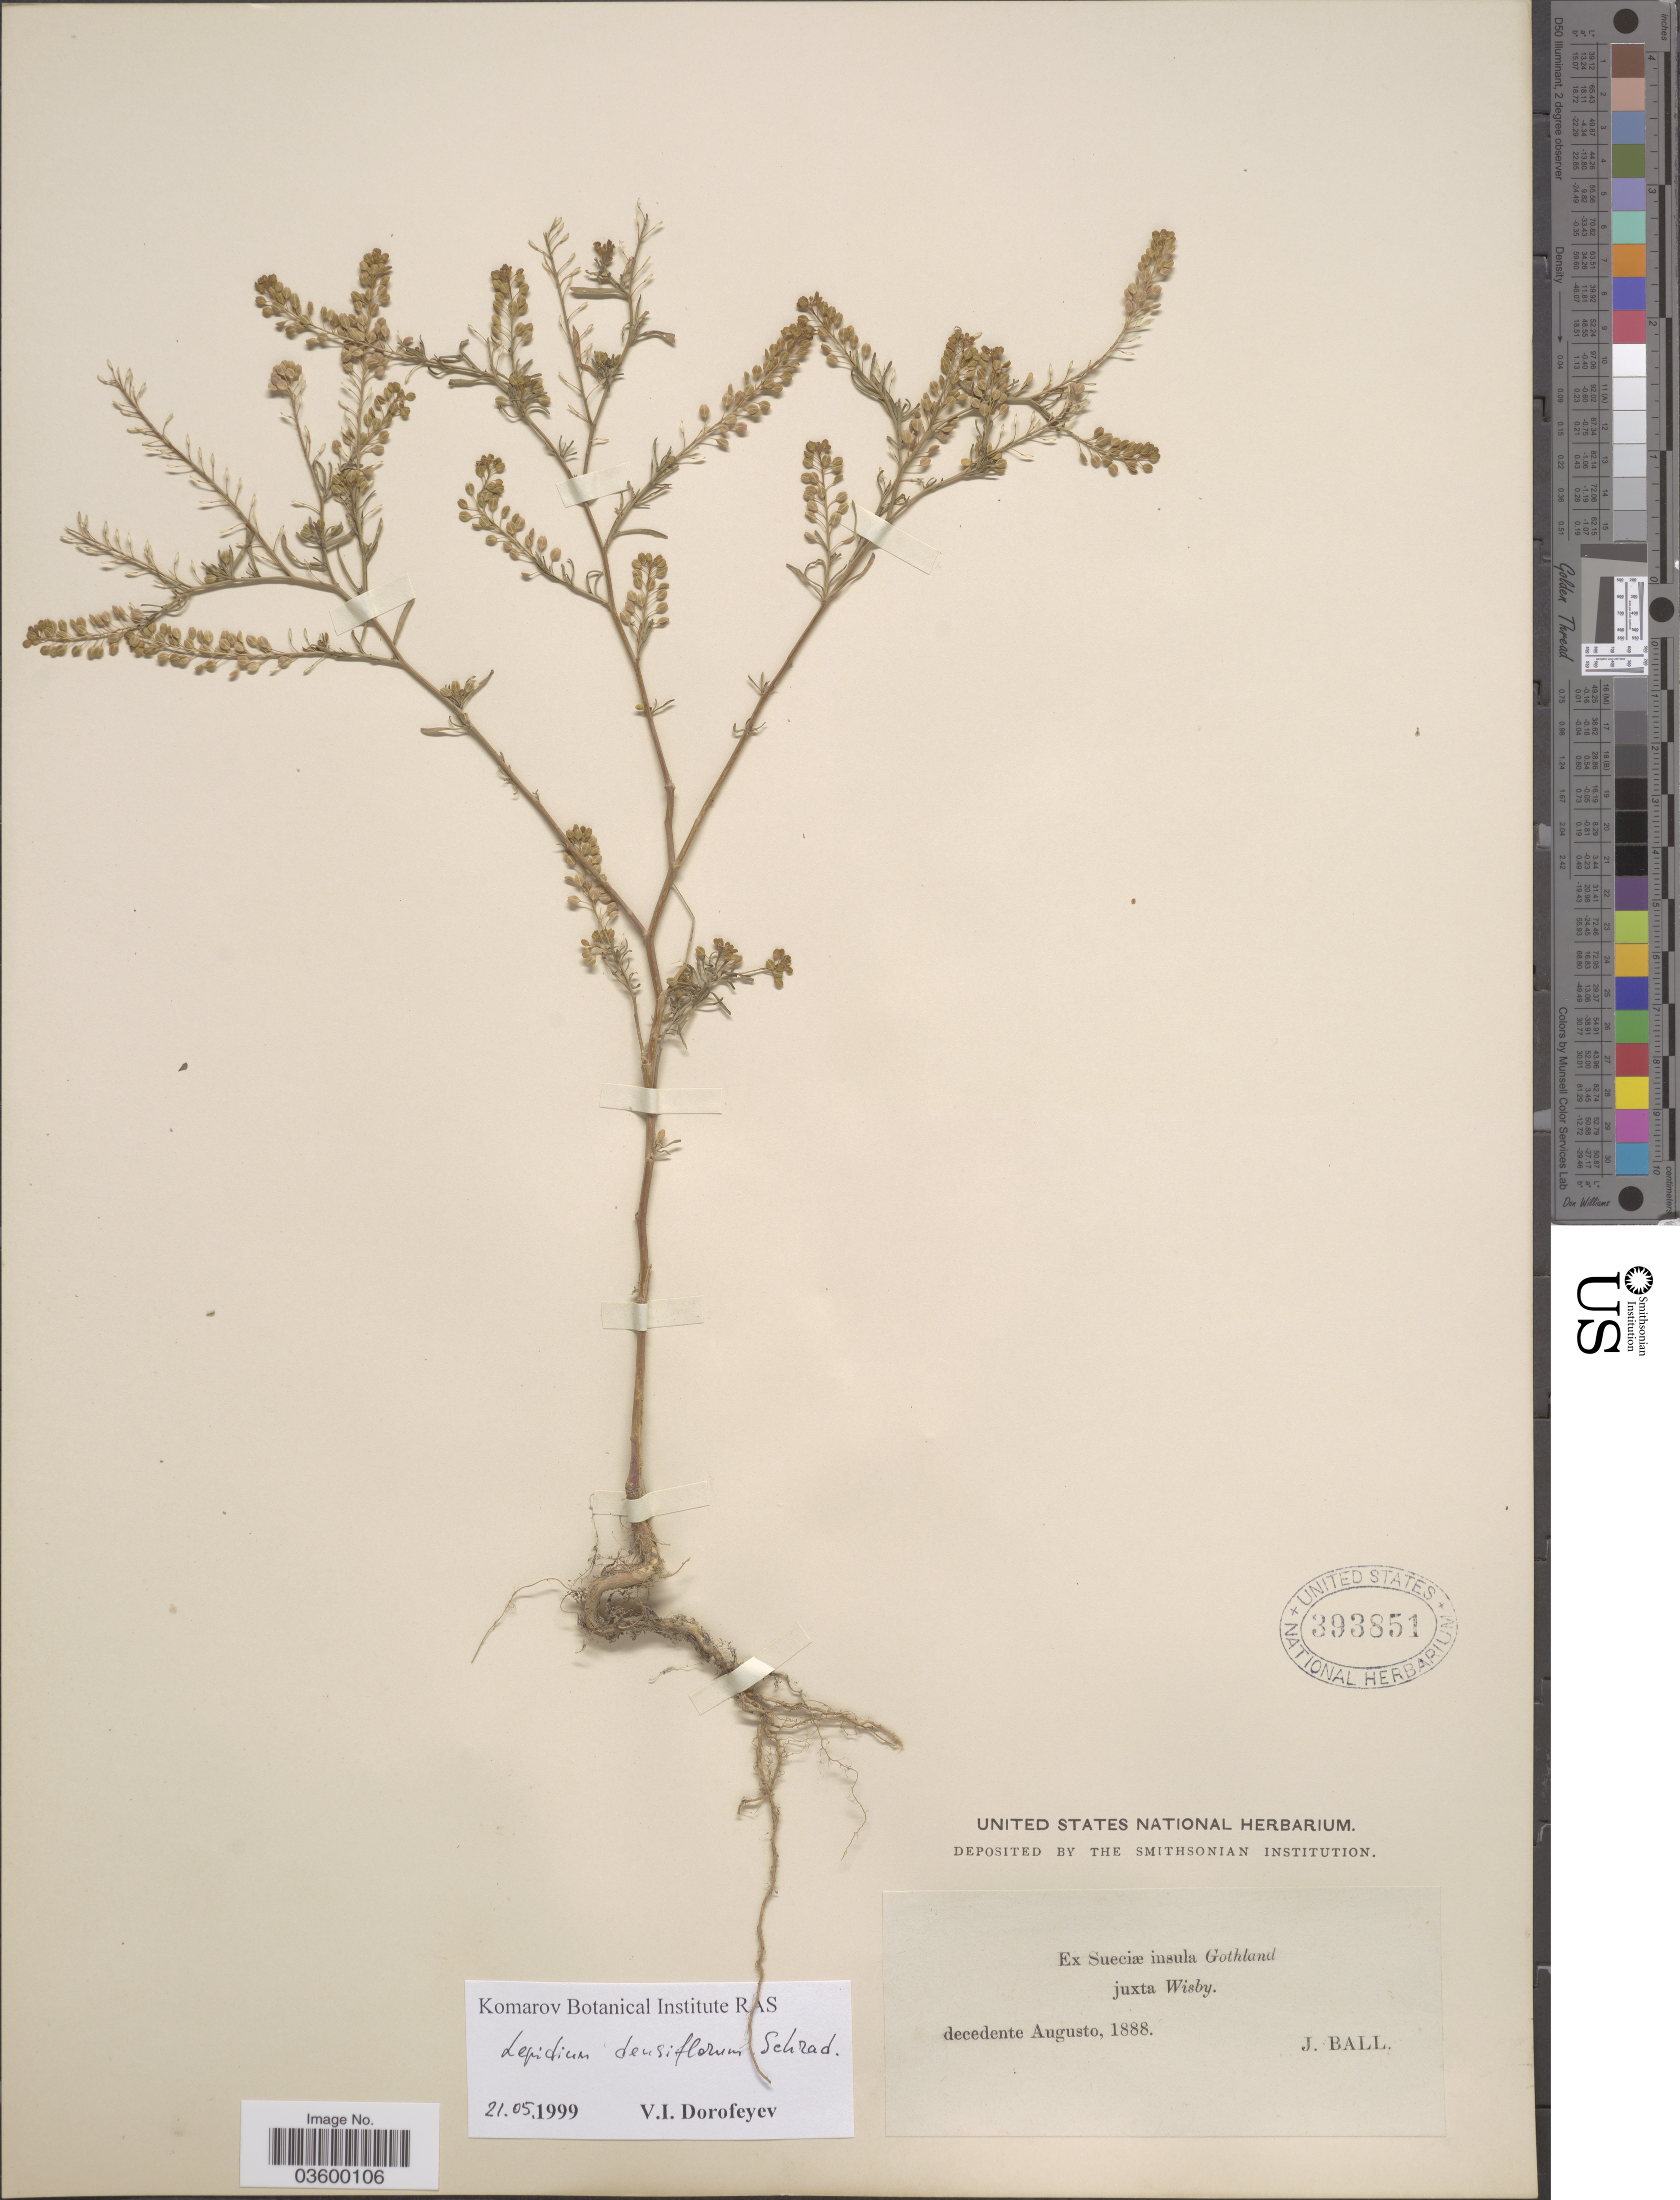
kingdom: Plantae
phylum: Tracheophyta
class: Magnoliopsida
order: Brassicales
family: Brassicaceae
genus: Lepidium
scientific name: Lepidium densiflorum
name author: Schrad.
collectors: J. Ball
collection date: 1888-08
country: Sweden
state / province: Gotland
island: Gotland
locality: Ex Sueciæ insula Gothland juxta Wisby.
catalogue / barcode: US 393851